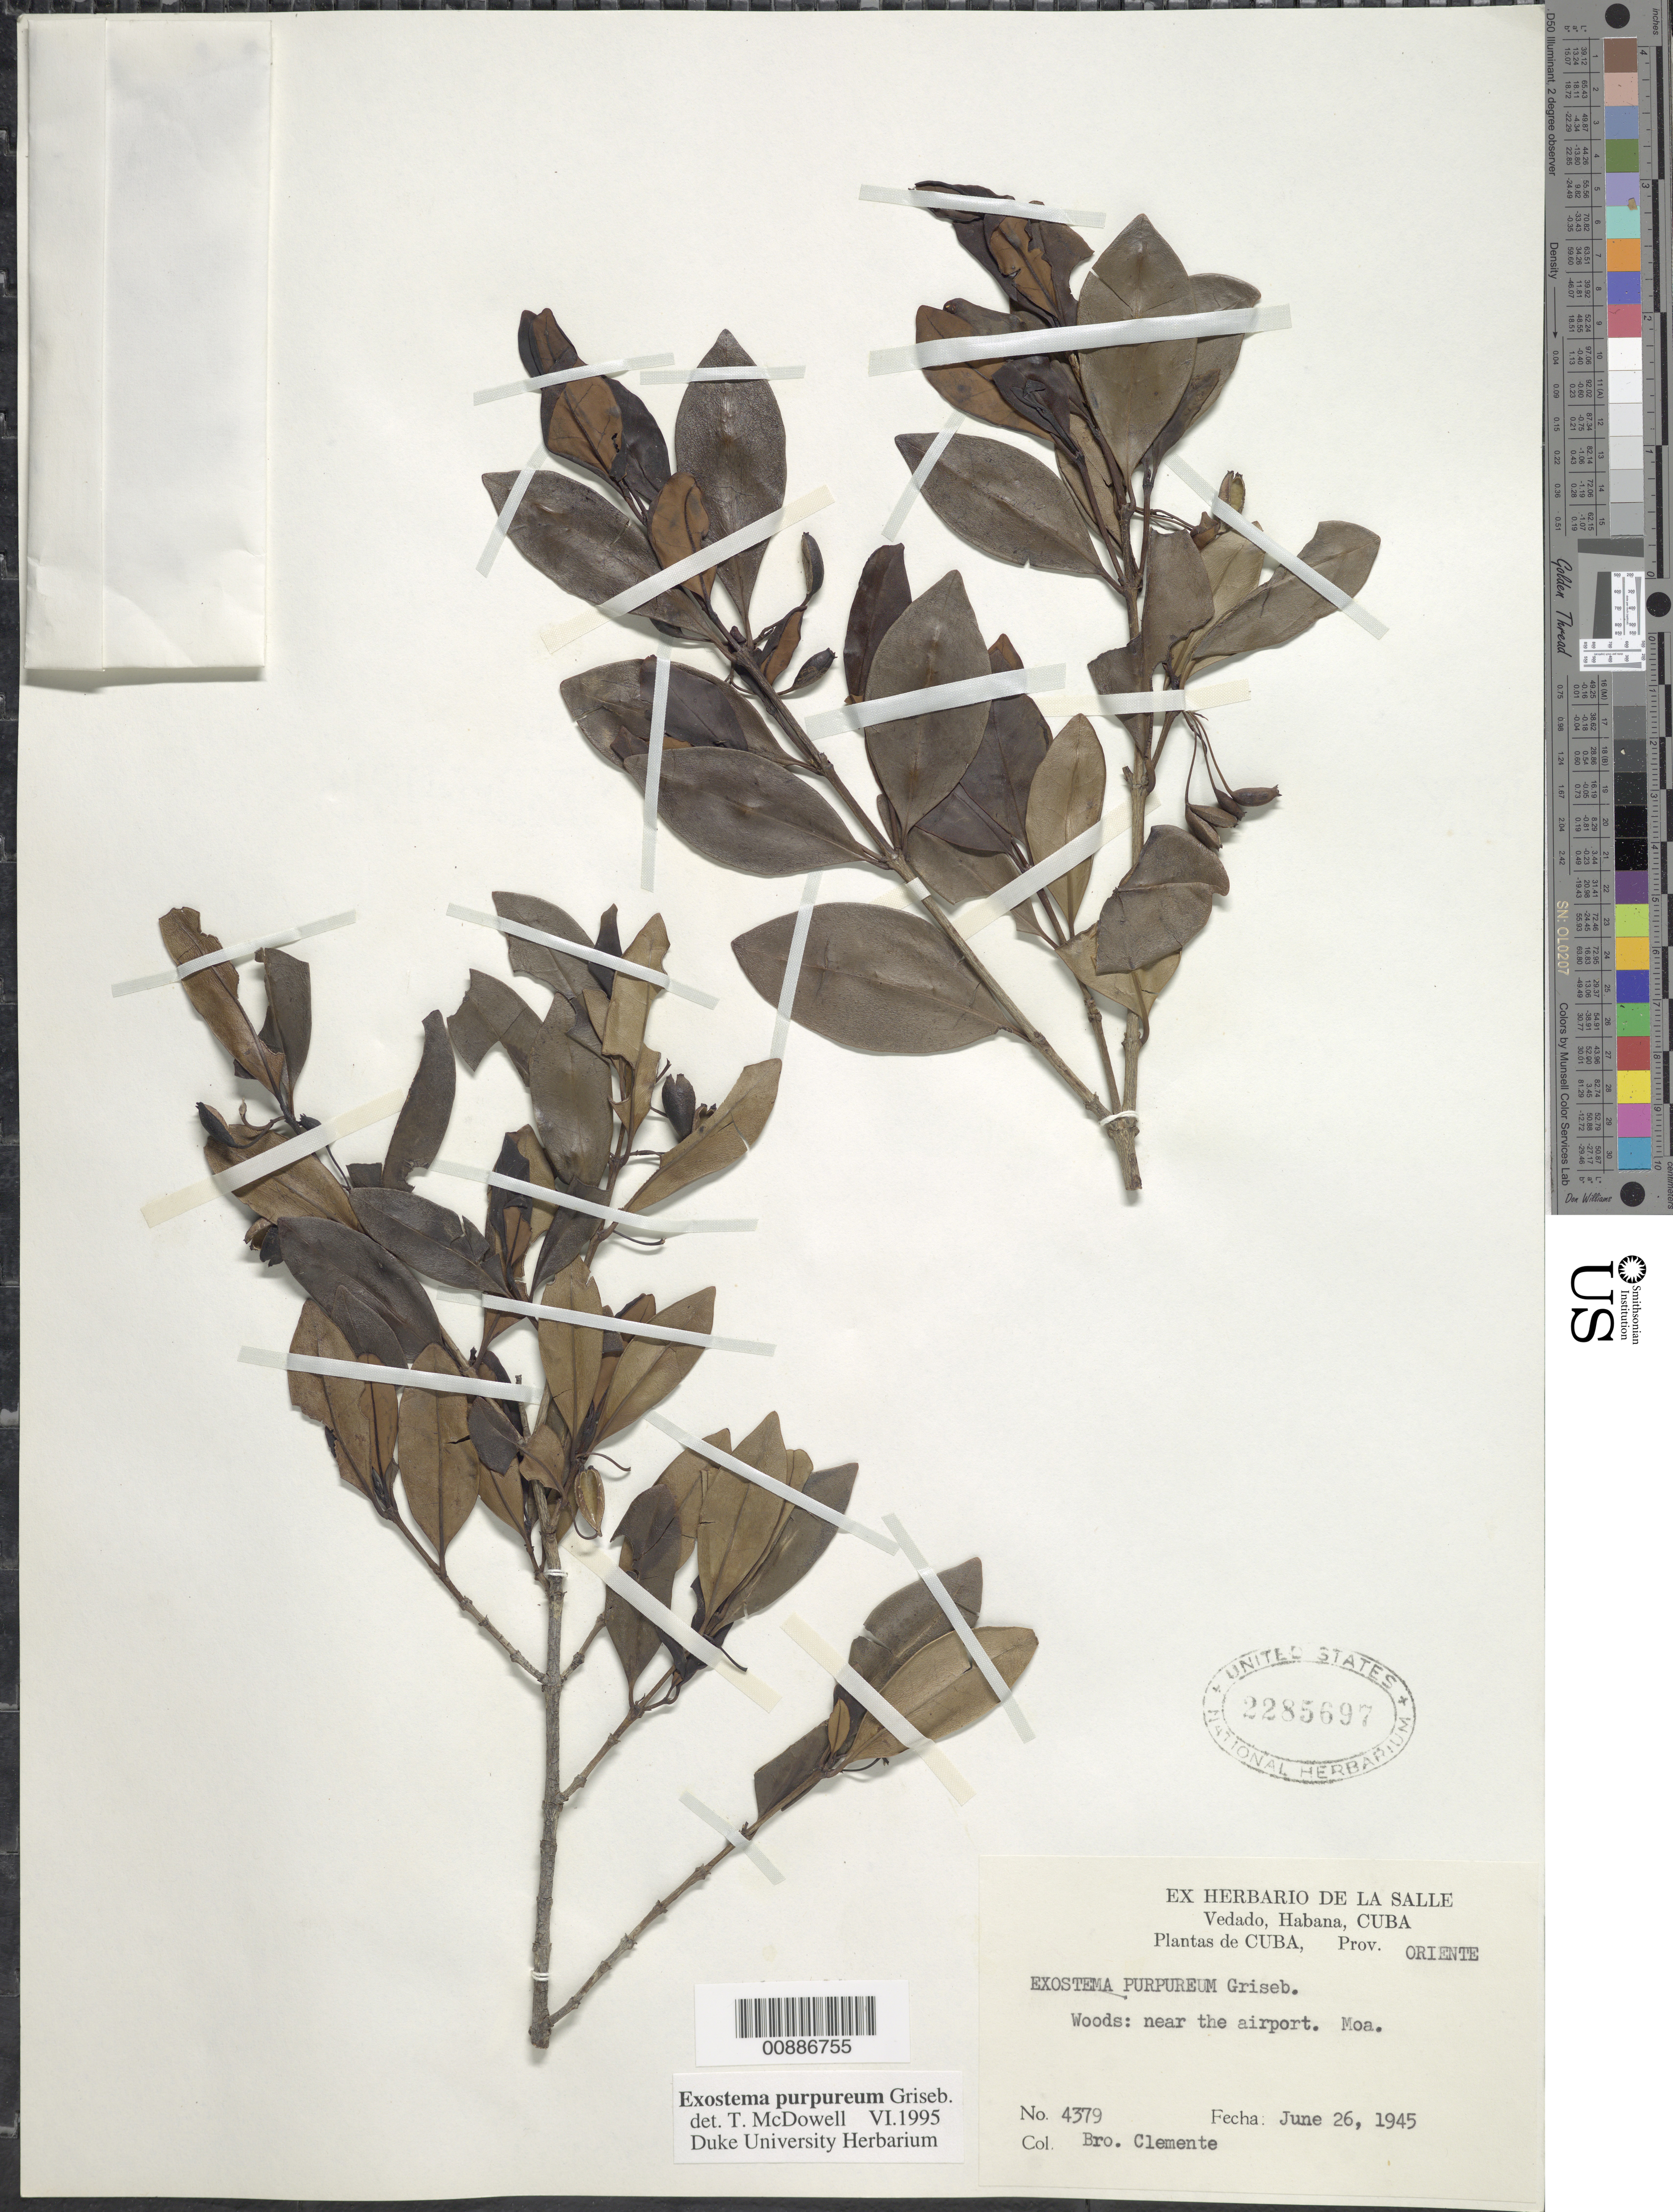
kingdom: Plantae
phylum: Tracheophyta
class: Magnoliopsida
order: Gentianales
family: Rubiaceae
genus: Exostema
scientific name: Exostema purpureum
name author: Griseb.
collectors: Bro. Clemente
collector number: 4379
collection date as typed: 26 Jun 1945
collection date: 1945-06-26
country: Cuba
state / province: Oriente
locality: Woods near the airport, Moa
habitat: Woods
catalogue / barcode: US 2285697